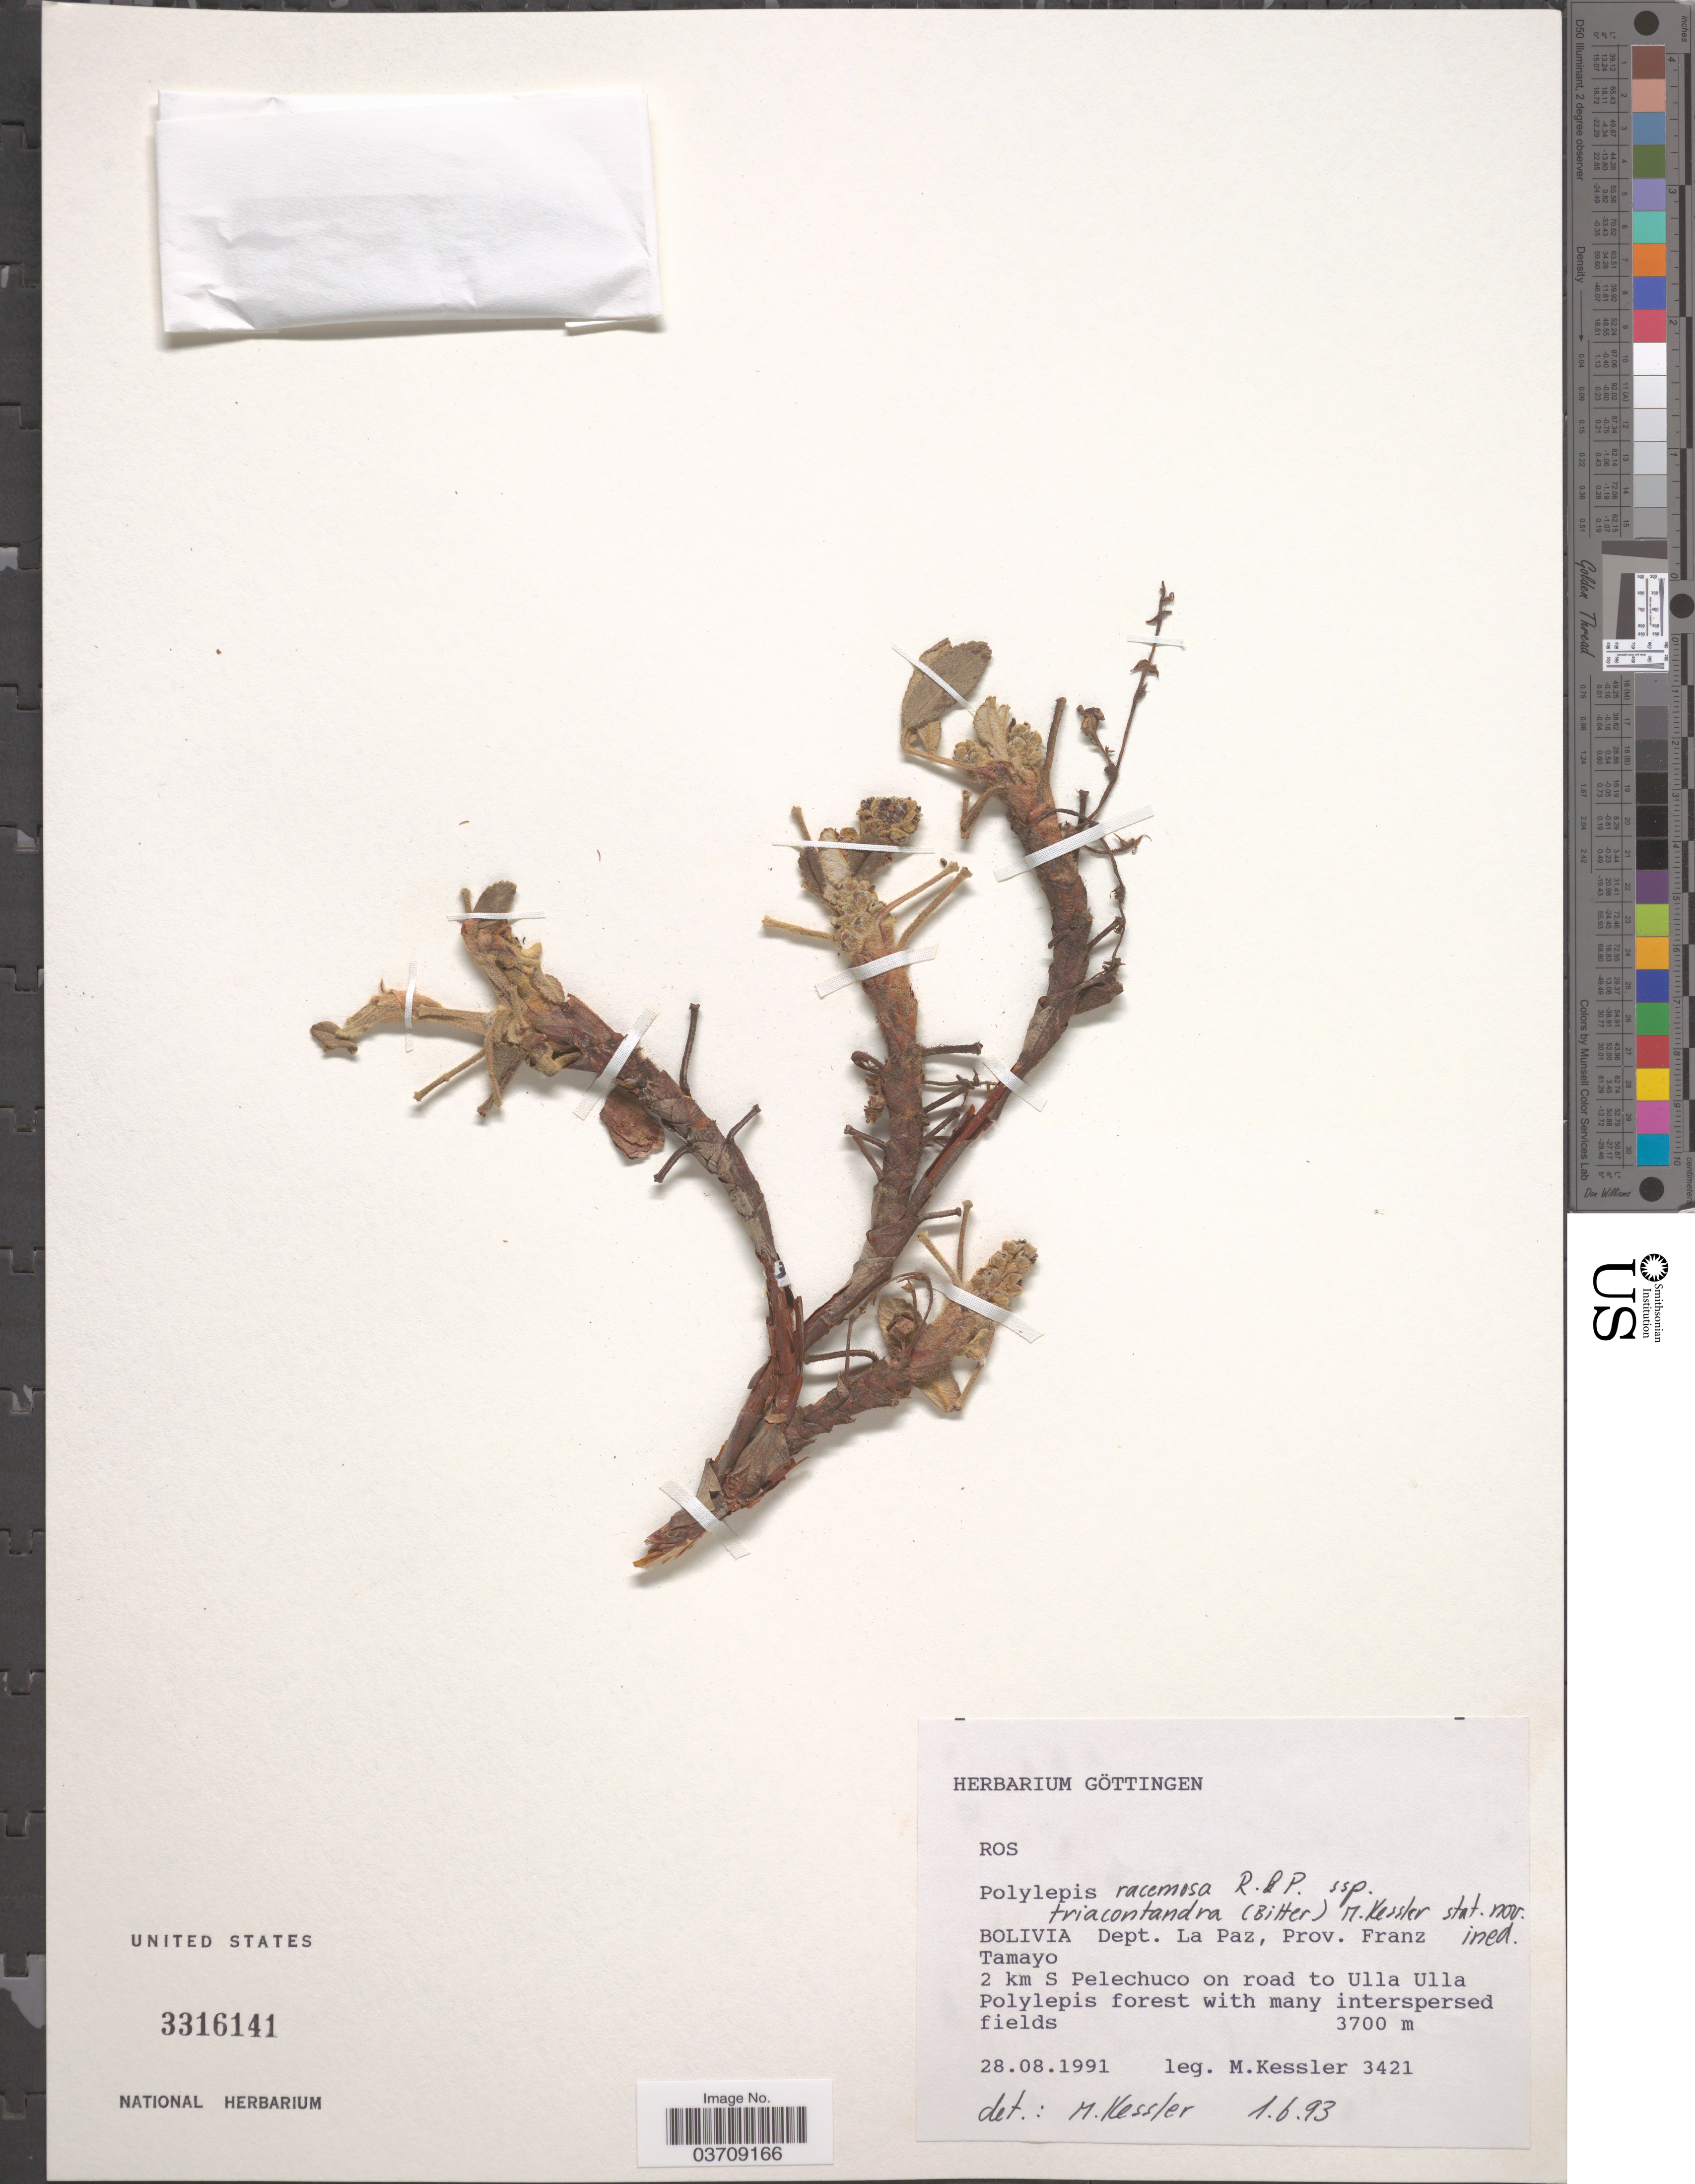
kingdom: Plantae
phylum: Tracheophyta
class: Magnoliopsida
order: Rosales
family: Rosaceae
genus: Polylepis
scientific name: Polylepis racemosa subsp. triacontandra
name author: (Bitter) M. Kessler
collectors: M. Kessler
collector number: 3421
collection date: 1991-08-28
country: Bolivia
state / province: La Paz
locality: Dept. La Paz, Prov. Franz Tamayo. 2 km S Pelechuco on road to Ulla Ulla Polylepis forest.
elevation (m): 3700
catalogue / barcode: US 3316141